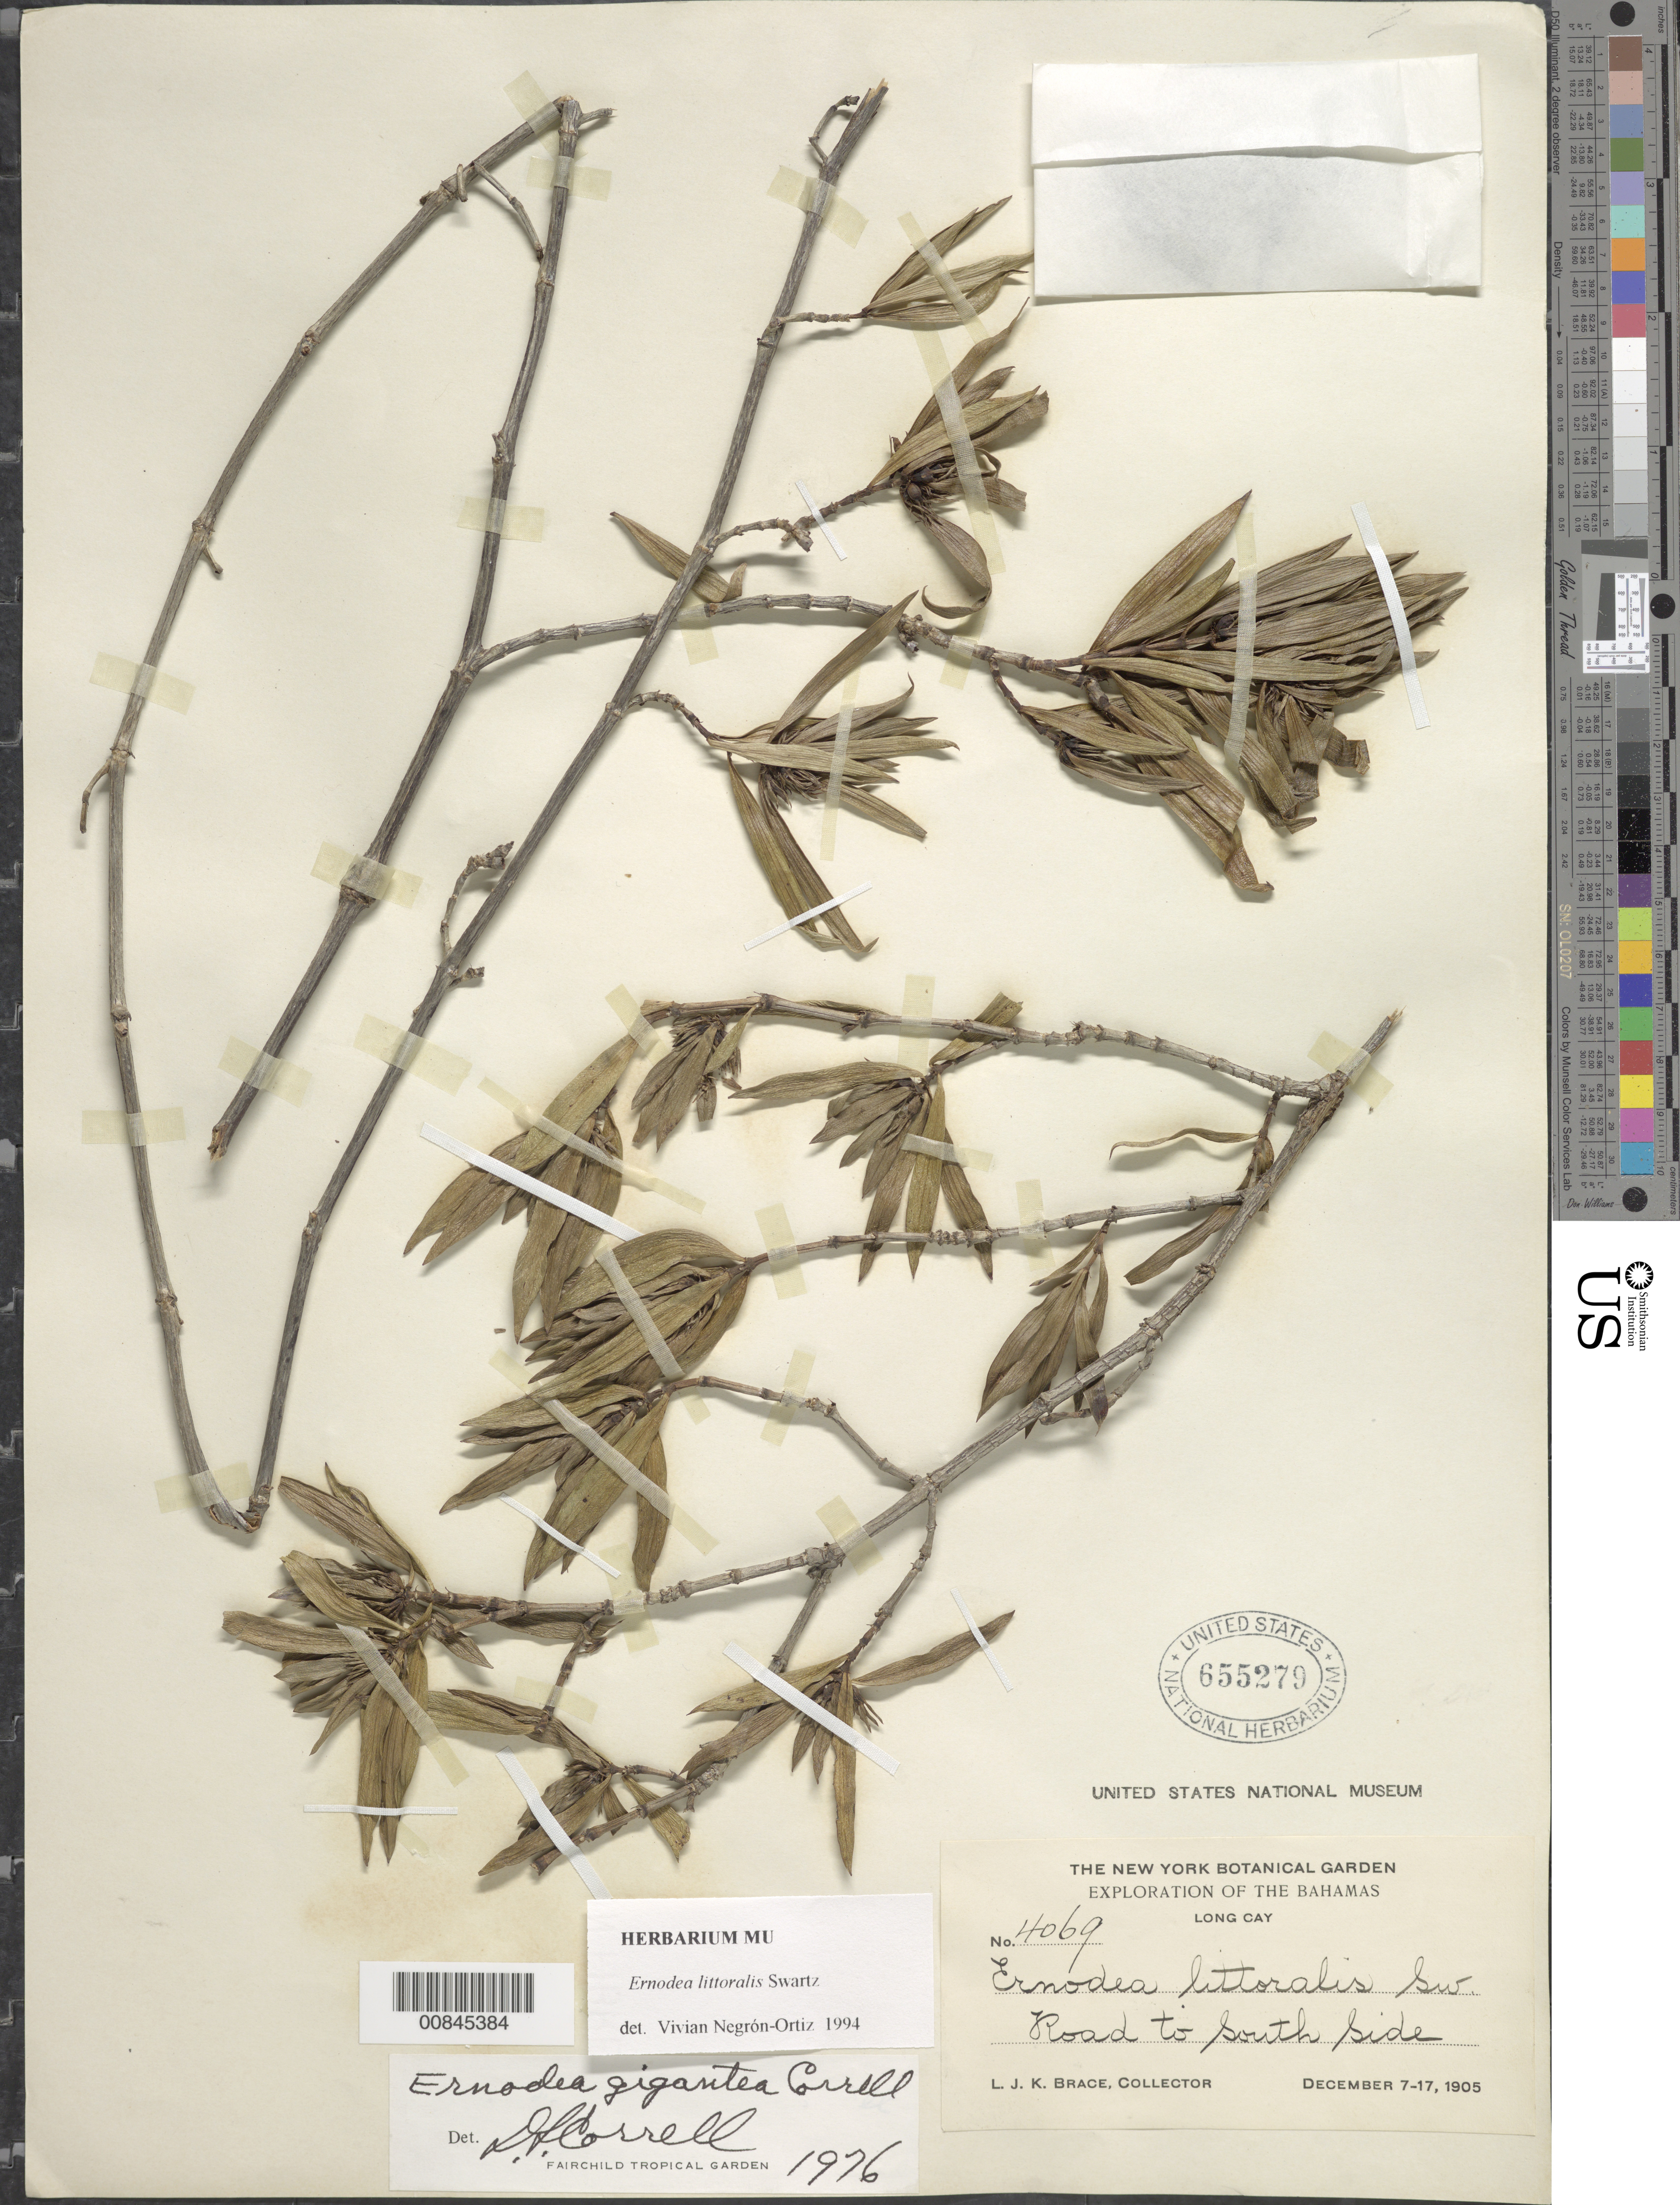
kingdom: Plantae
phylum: Tracheophyta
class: Magnoliopsida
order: Gentianales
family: Rubiaceae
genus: Ernodea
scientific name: Ernodea littoralis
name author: Sw.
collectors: L. J. K. Brace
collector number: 4069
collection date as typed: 07 Dec 1905 to 17 Dec 1905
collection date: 1905-12-07/1905-12-17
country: Bahamas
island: Long Cay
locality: Long Cay. Road to South Side.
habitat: Along road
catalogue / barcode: US 655279